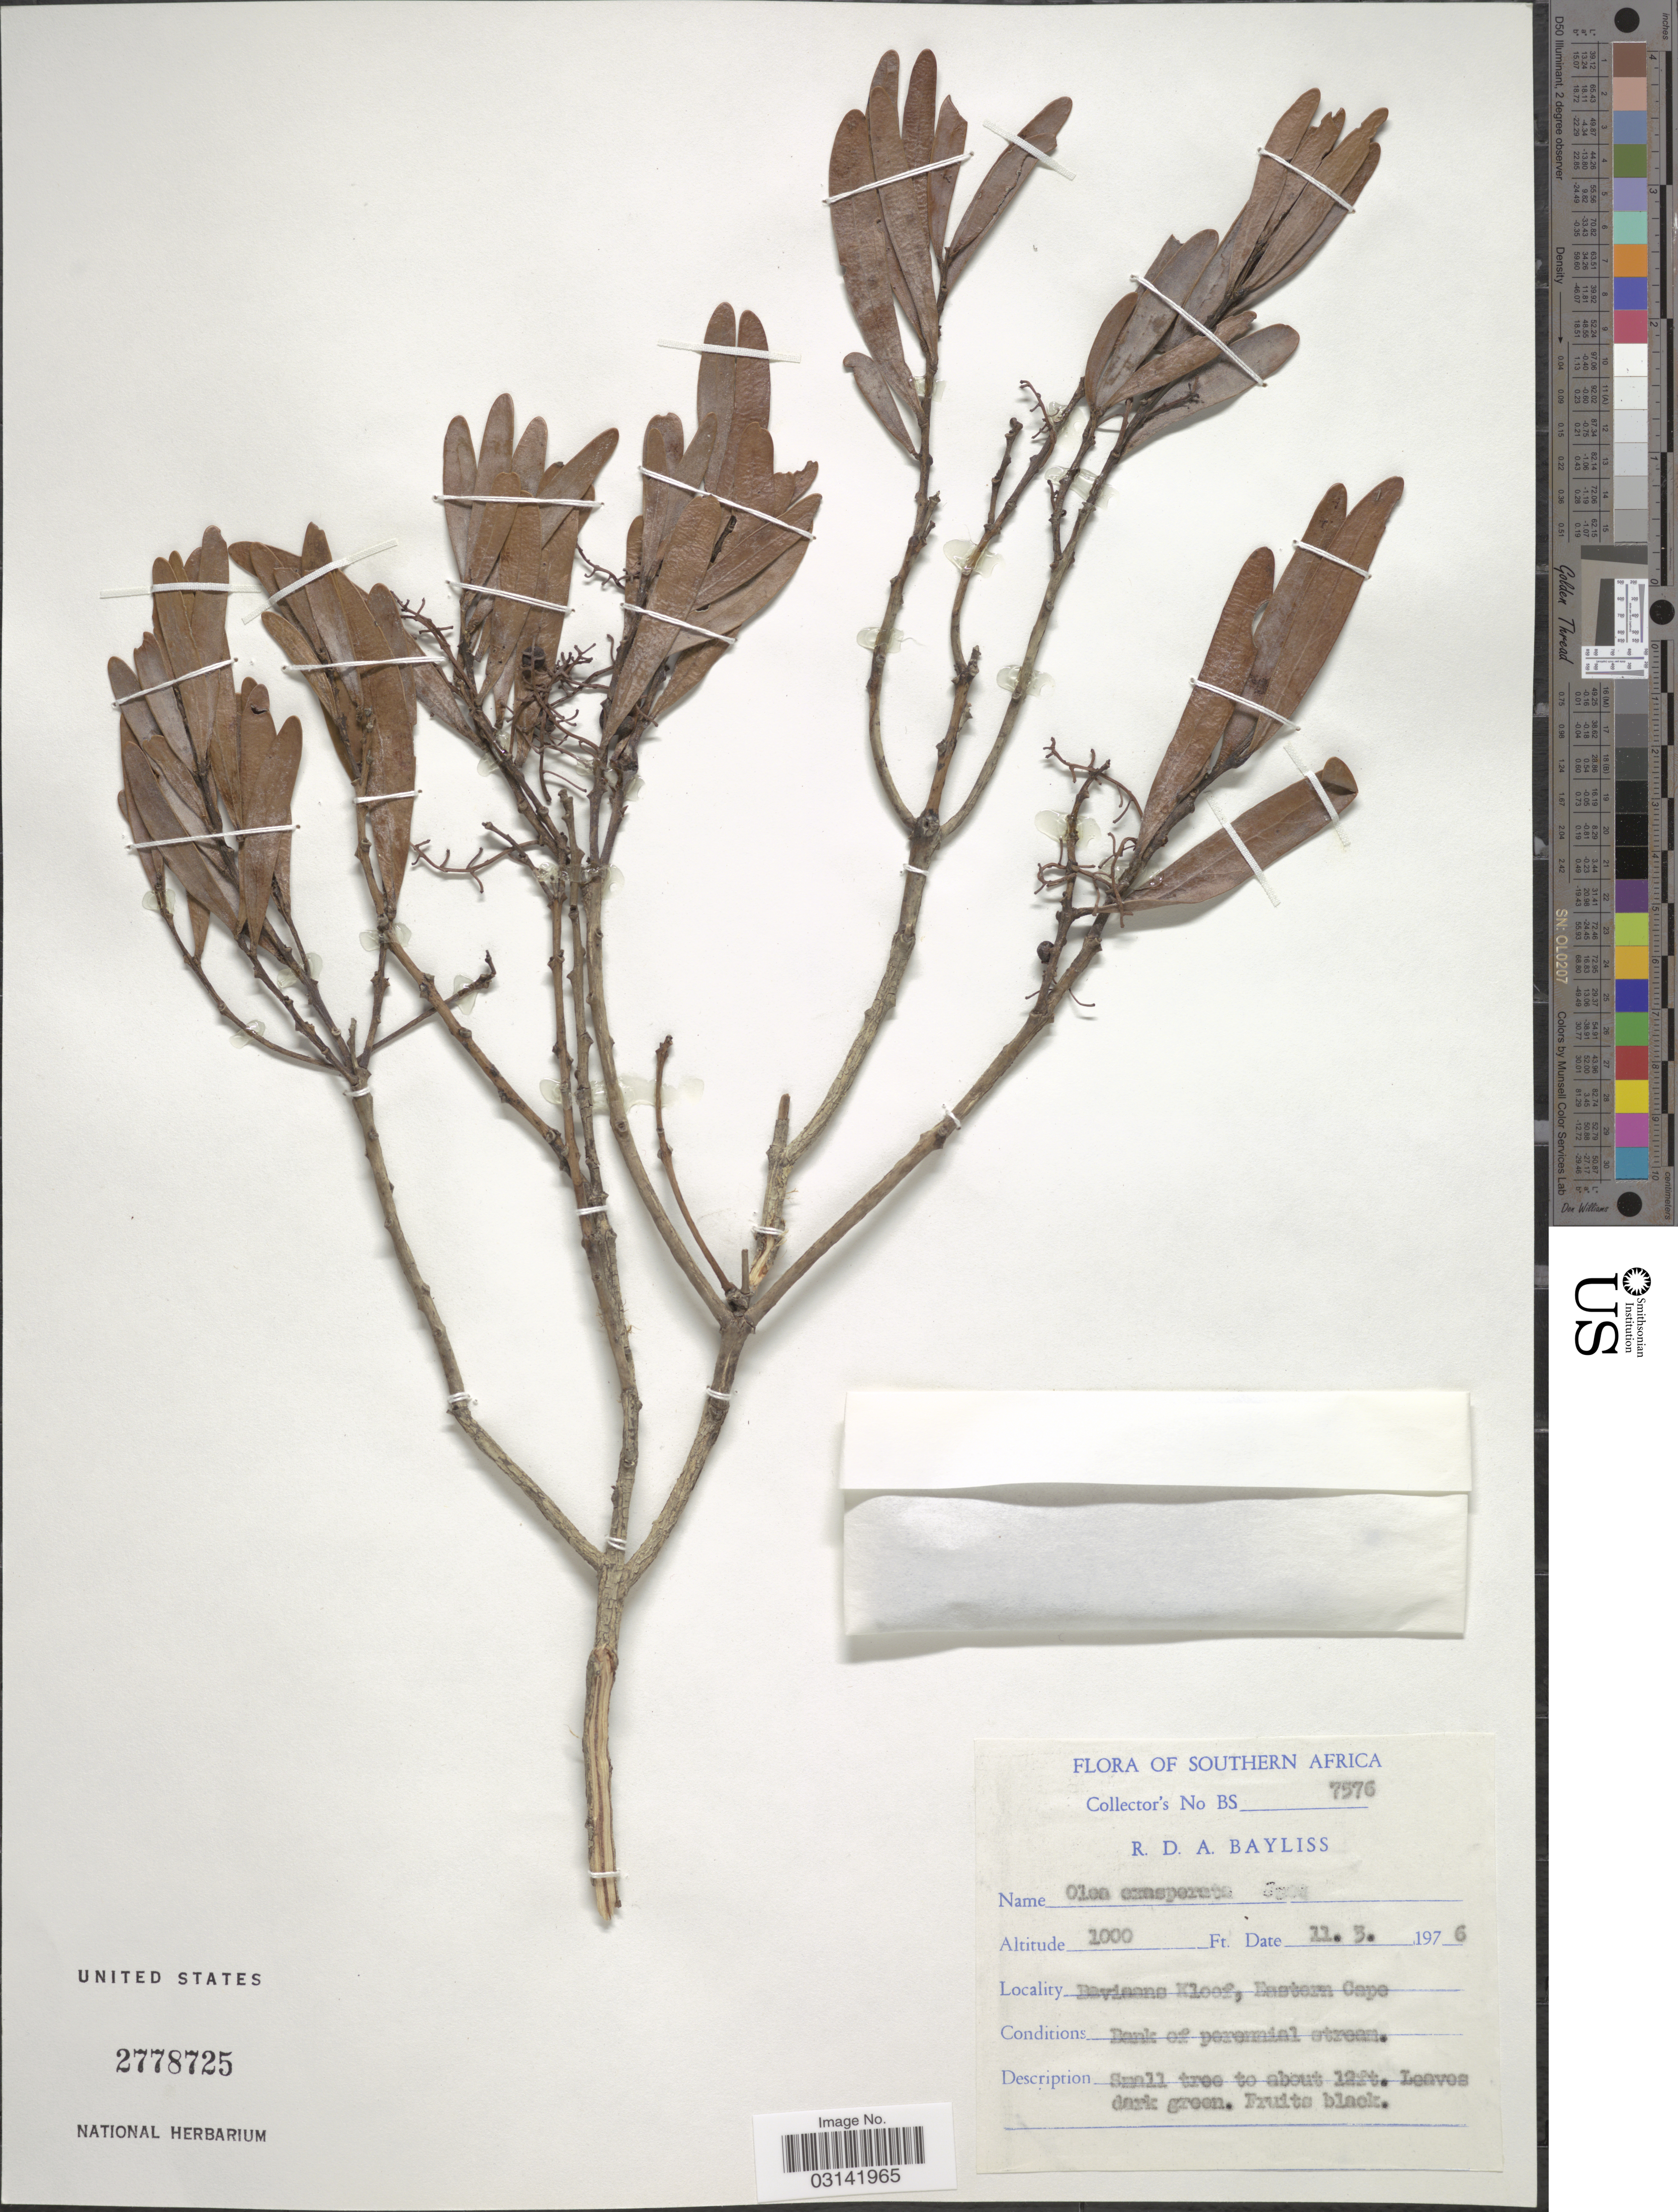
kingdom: Plantae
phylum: Tracheophyta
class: Magnoliopsida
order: Lamiales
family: Oleaceae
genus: Olea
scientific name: Olea exasperata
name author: Jacq.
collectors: R. Bayliss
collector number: BS7576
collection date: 1976-03-11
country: South Africa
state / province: Eastern Cape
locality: Southern Africa, Baviaans Kloof.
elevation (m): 305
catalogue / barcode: US 2778725